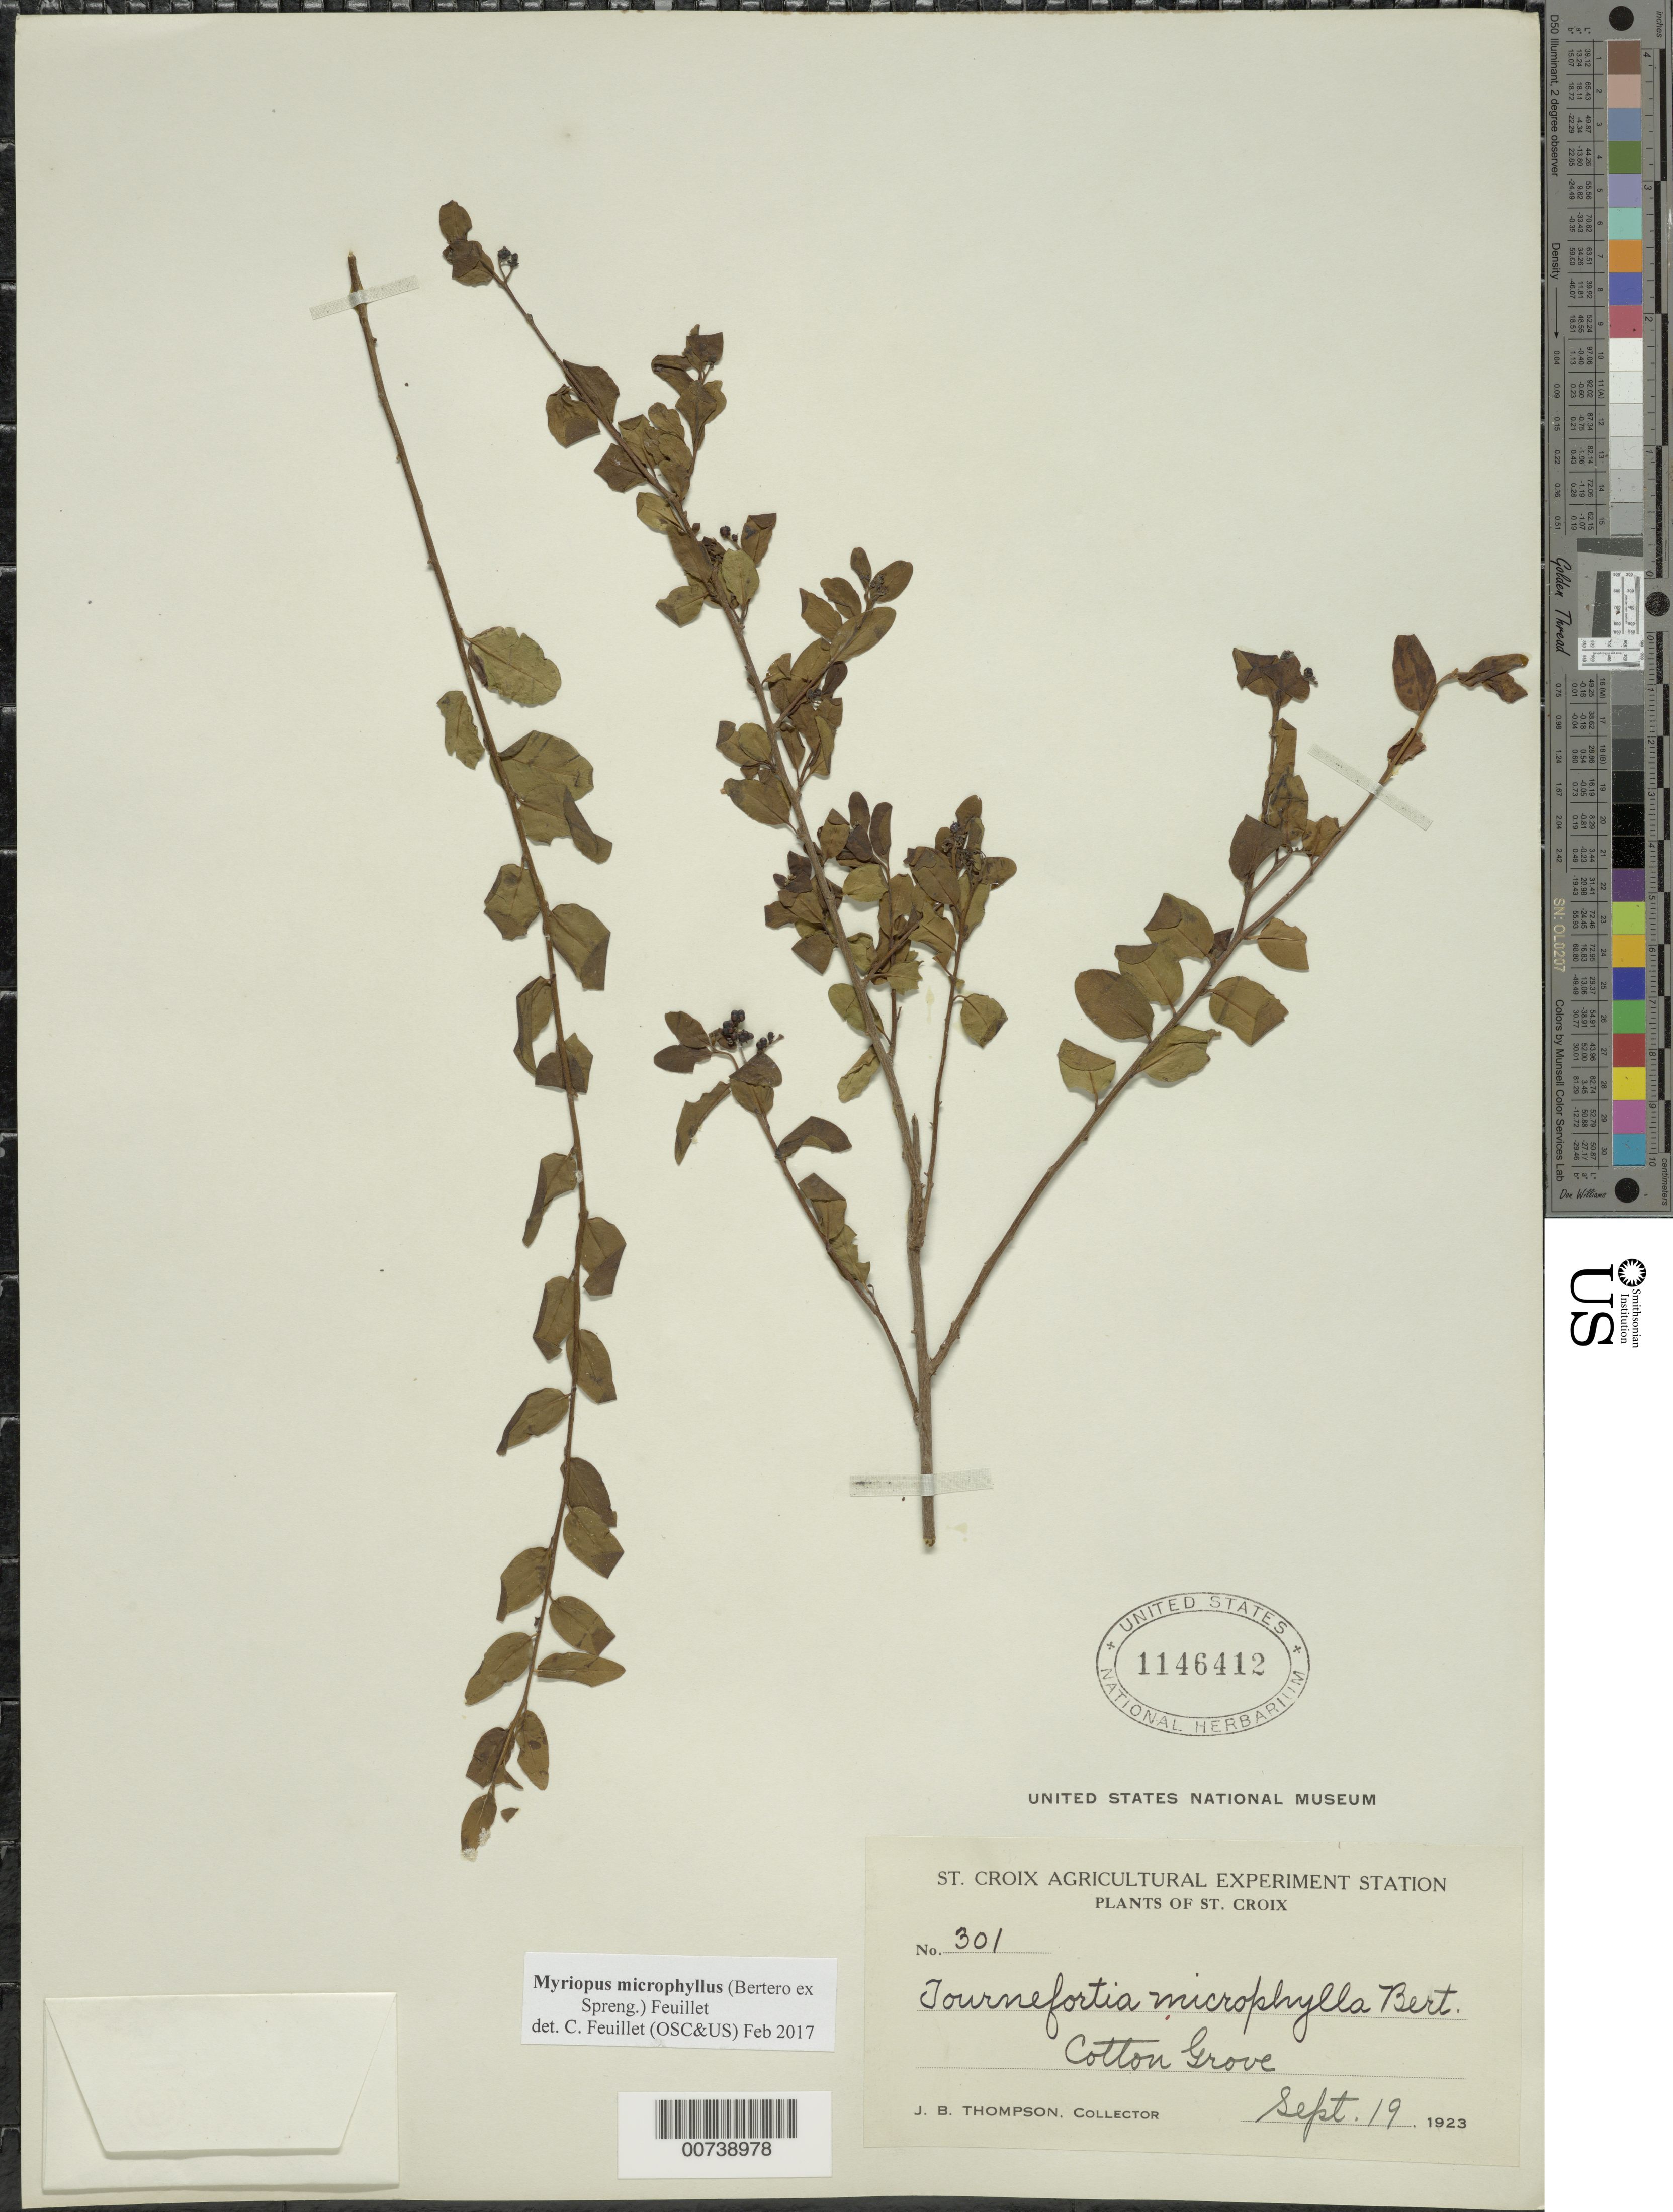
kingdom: Plantae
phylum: Tracheophyta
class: Magnoliopsida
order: Boraginales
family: Heliotropiaceae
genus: Myriopus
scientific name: Myriopus microphyllus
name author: (Bertero ex Spreng.) Feuillet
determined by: Feuillet, C.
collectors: J. B. Thompson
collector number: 301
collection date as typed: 19 Sep 1923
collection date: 1923-09-19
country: U.S. Virgin Islands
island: St. Croix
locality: Cotton Grove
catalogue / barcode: US 1146412